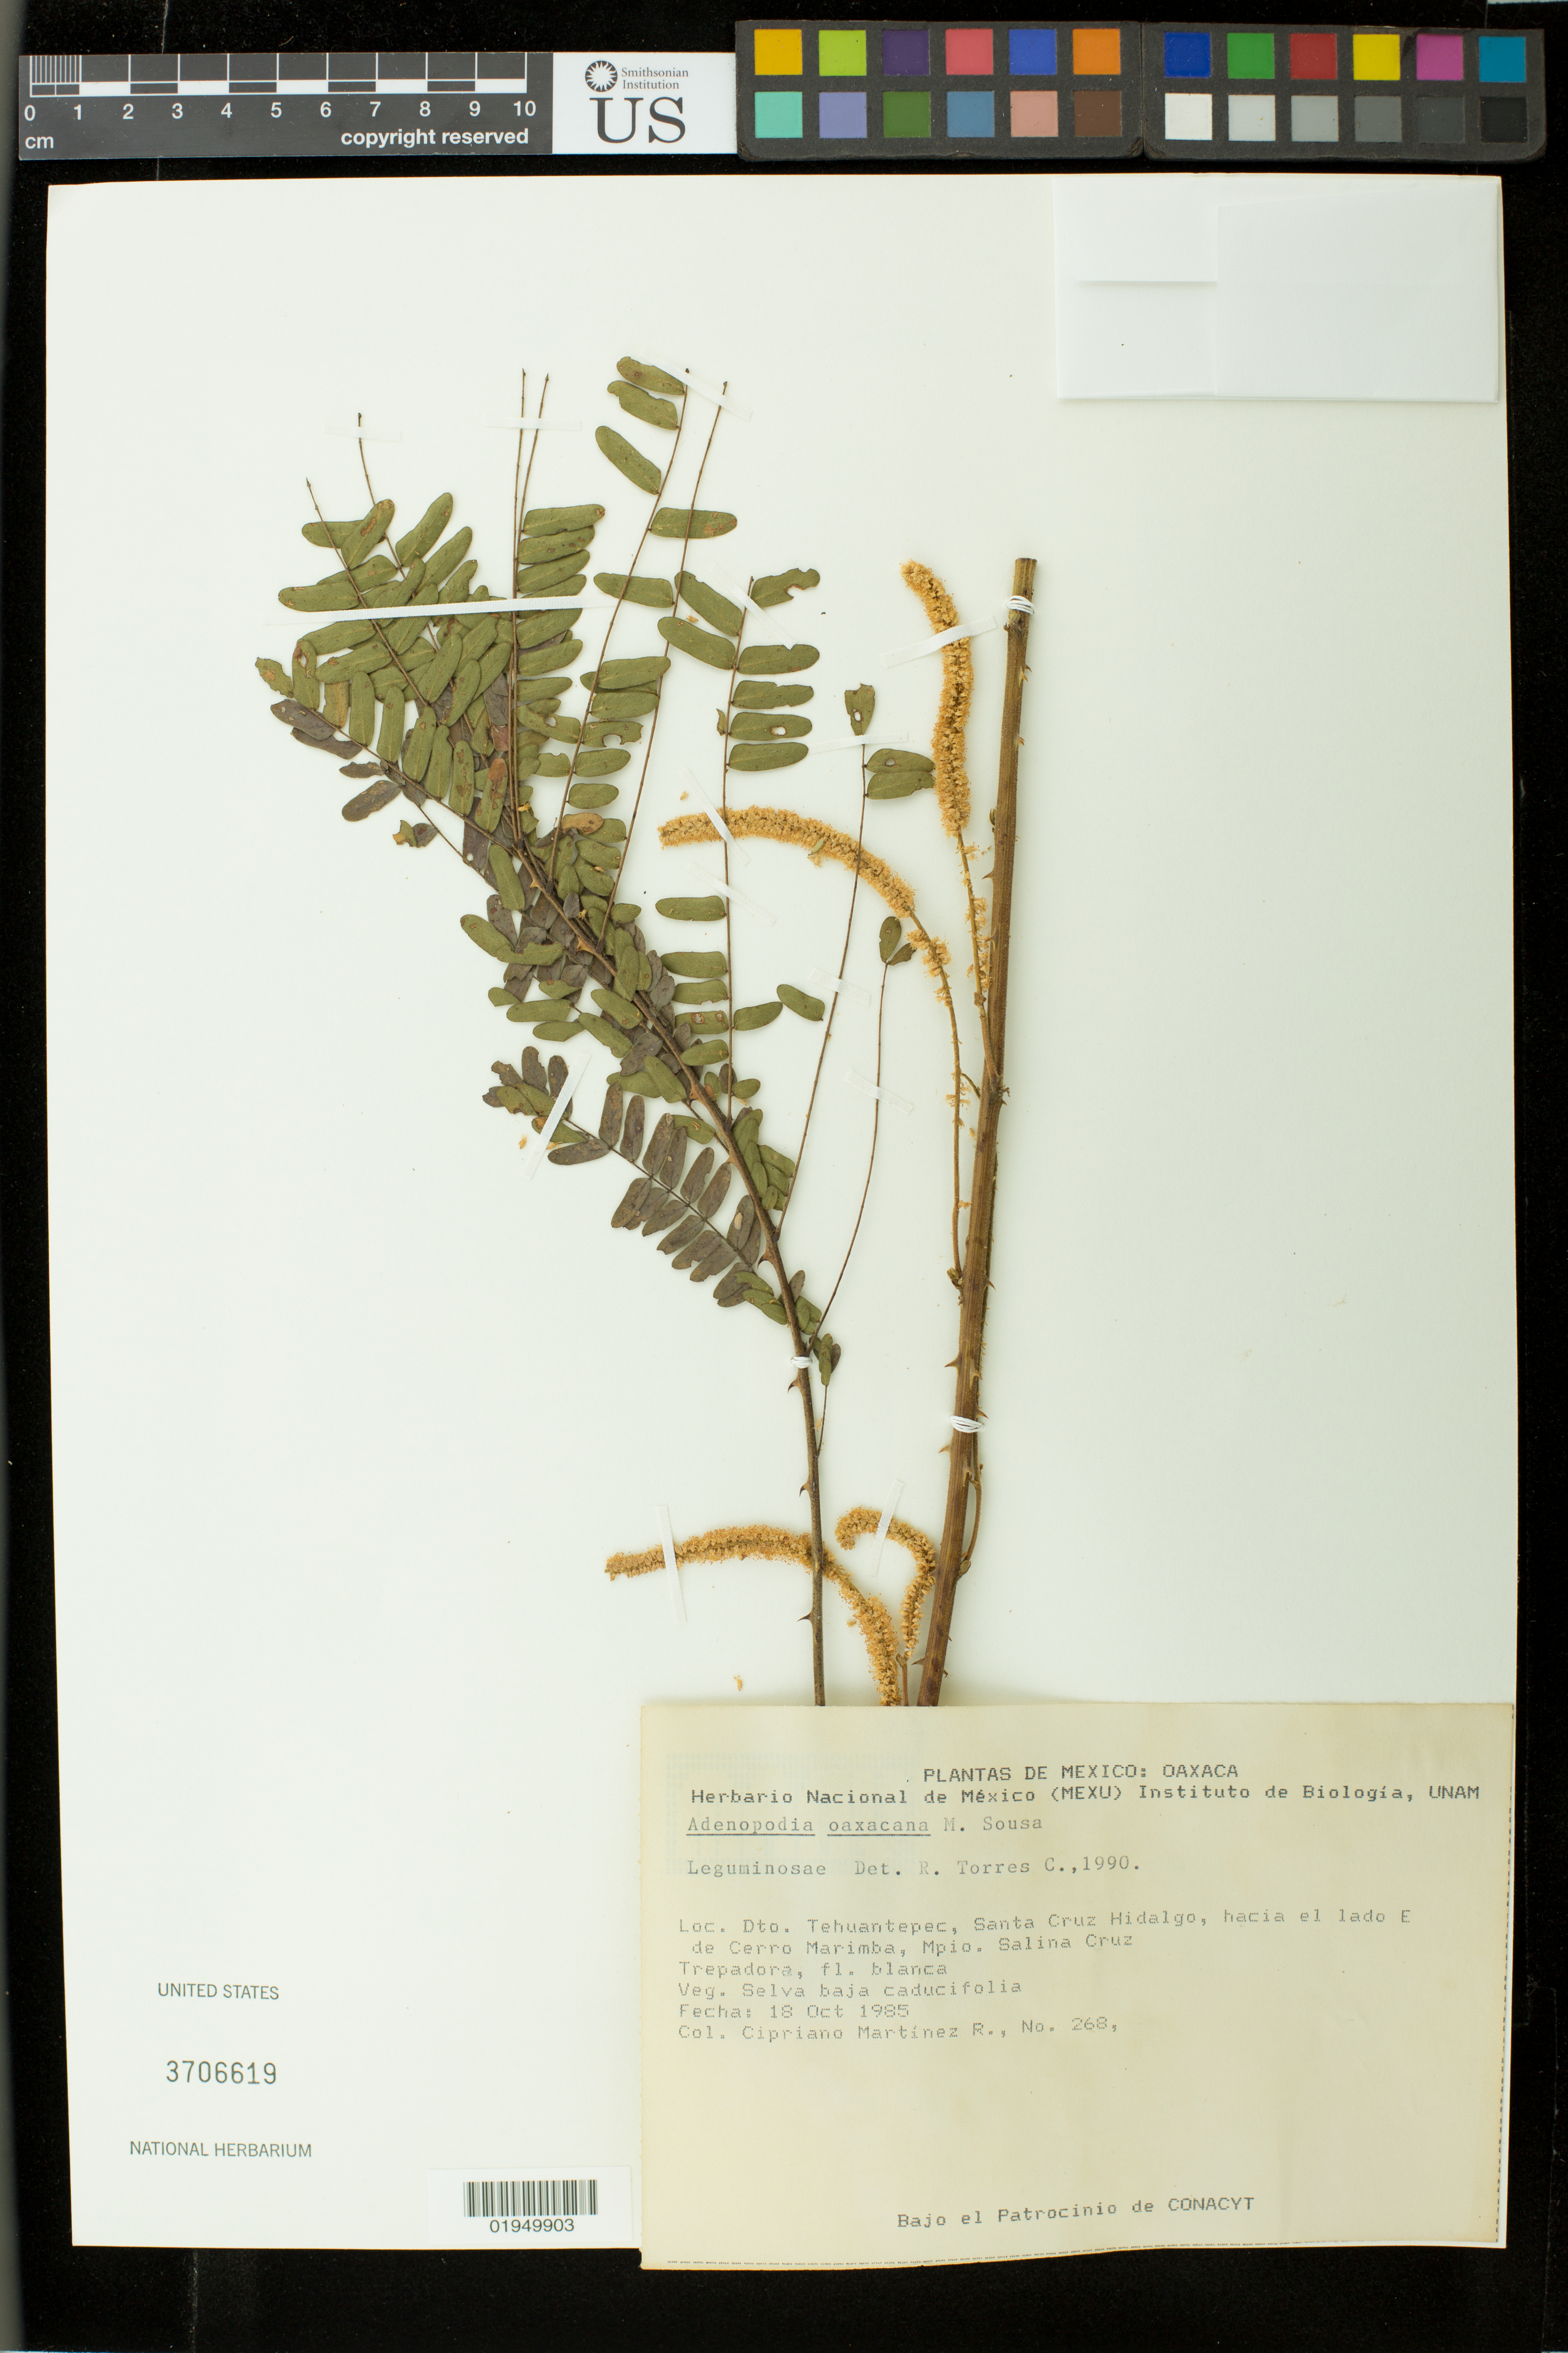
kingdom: Plantae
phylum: Tracheophyta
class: Magnoliopsida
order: Fabales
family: Fabaceae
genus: Adenopodia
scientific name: Adenopodia oaxacana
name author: M. Sousa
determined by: Torres C., Rafael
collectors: C. Martínez R.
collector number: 268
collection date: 1985-10-18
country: Mexico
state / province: Oaxaca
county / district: Tehuantepec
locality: Santa Cruz Hidalgo, hacia el lado E de Cerro Marimba, Mpio. Salina Cruz.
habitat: Selva baja caducifolia.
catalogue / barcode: US 3706619